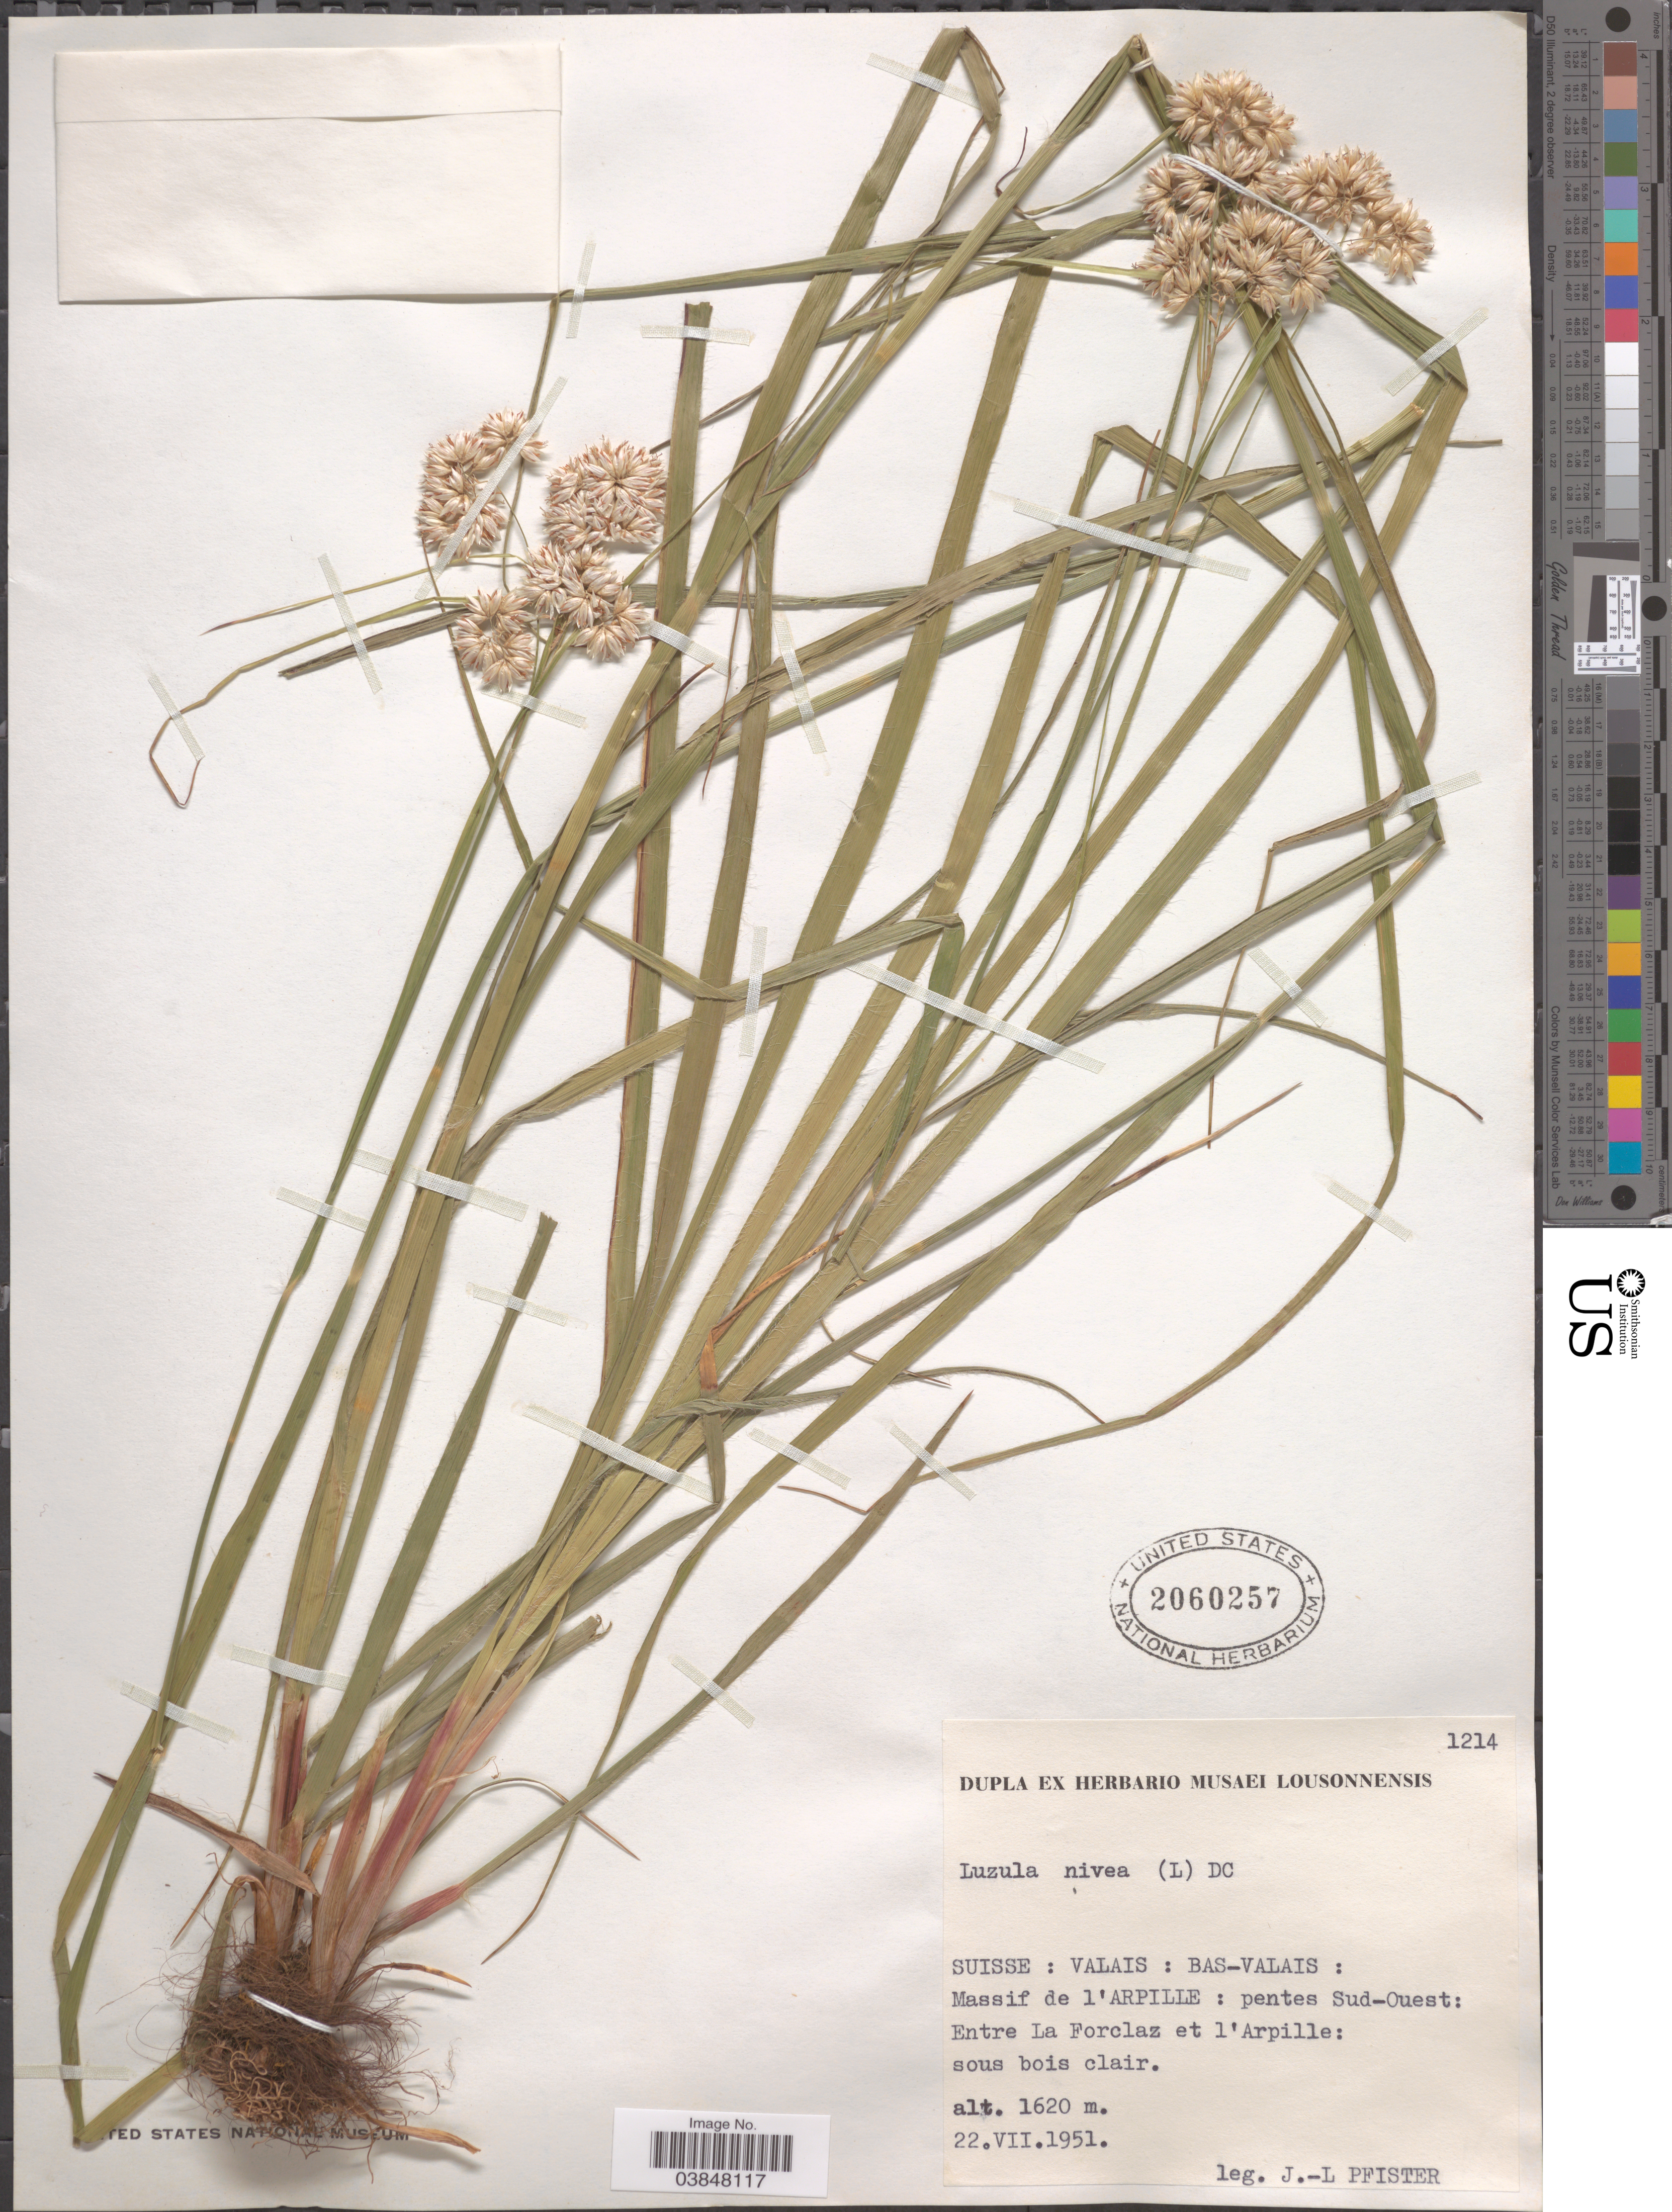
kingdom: Plantae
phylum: Tracheophyta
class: Liliopsida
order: Poales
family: Juncaceae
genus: Luzula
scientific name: Luzula nivea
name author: (L.) DC.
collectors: J. Pfister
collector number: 1214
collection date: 1951-07-22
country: Switzerland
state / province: Valais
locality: Suisse: Valais: Bas-Valais: Massif de l'Arpille: pentes Sud-Ouest: Entre La Forclaz et l'Arpille: sous bois clair.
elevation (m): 1620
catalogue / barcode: US 2060257